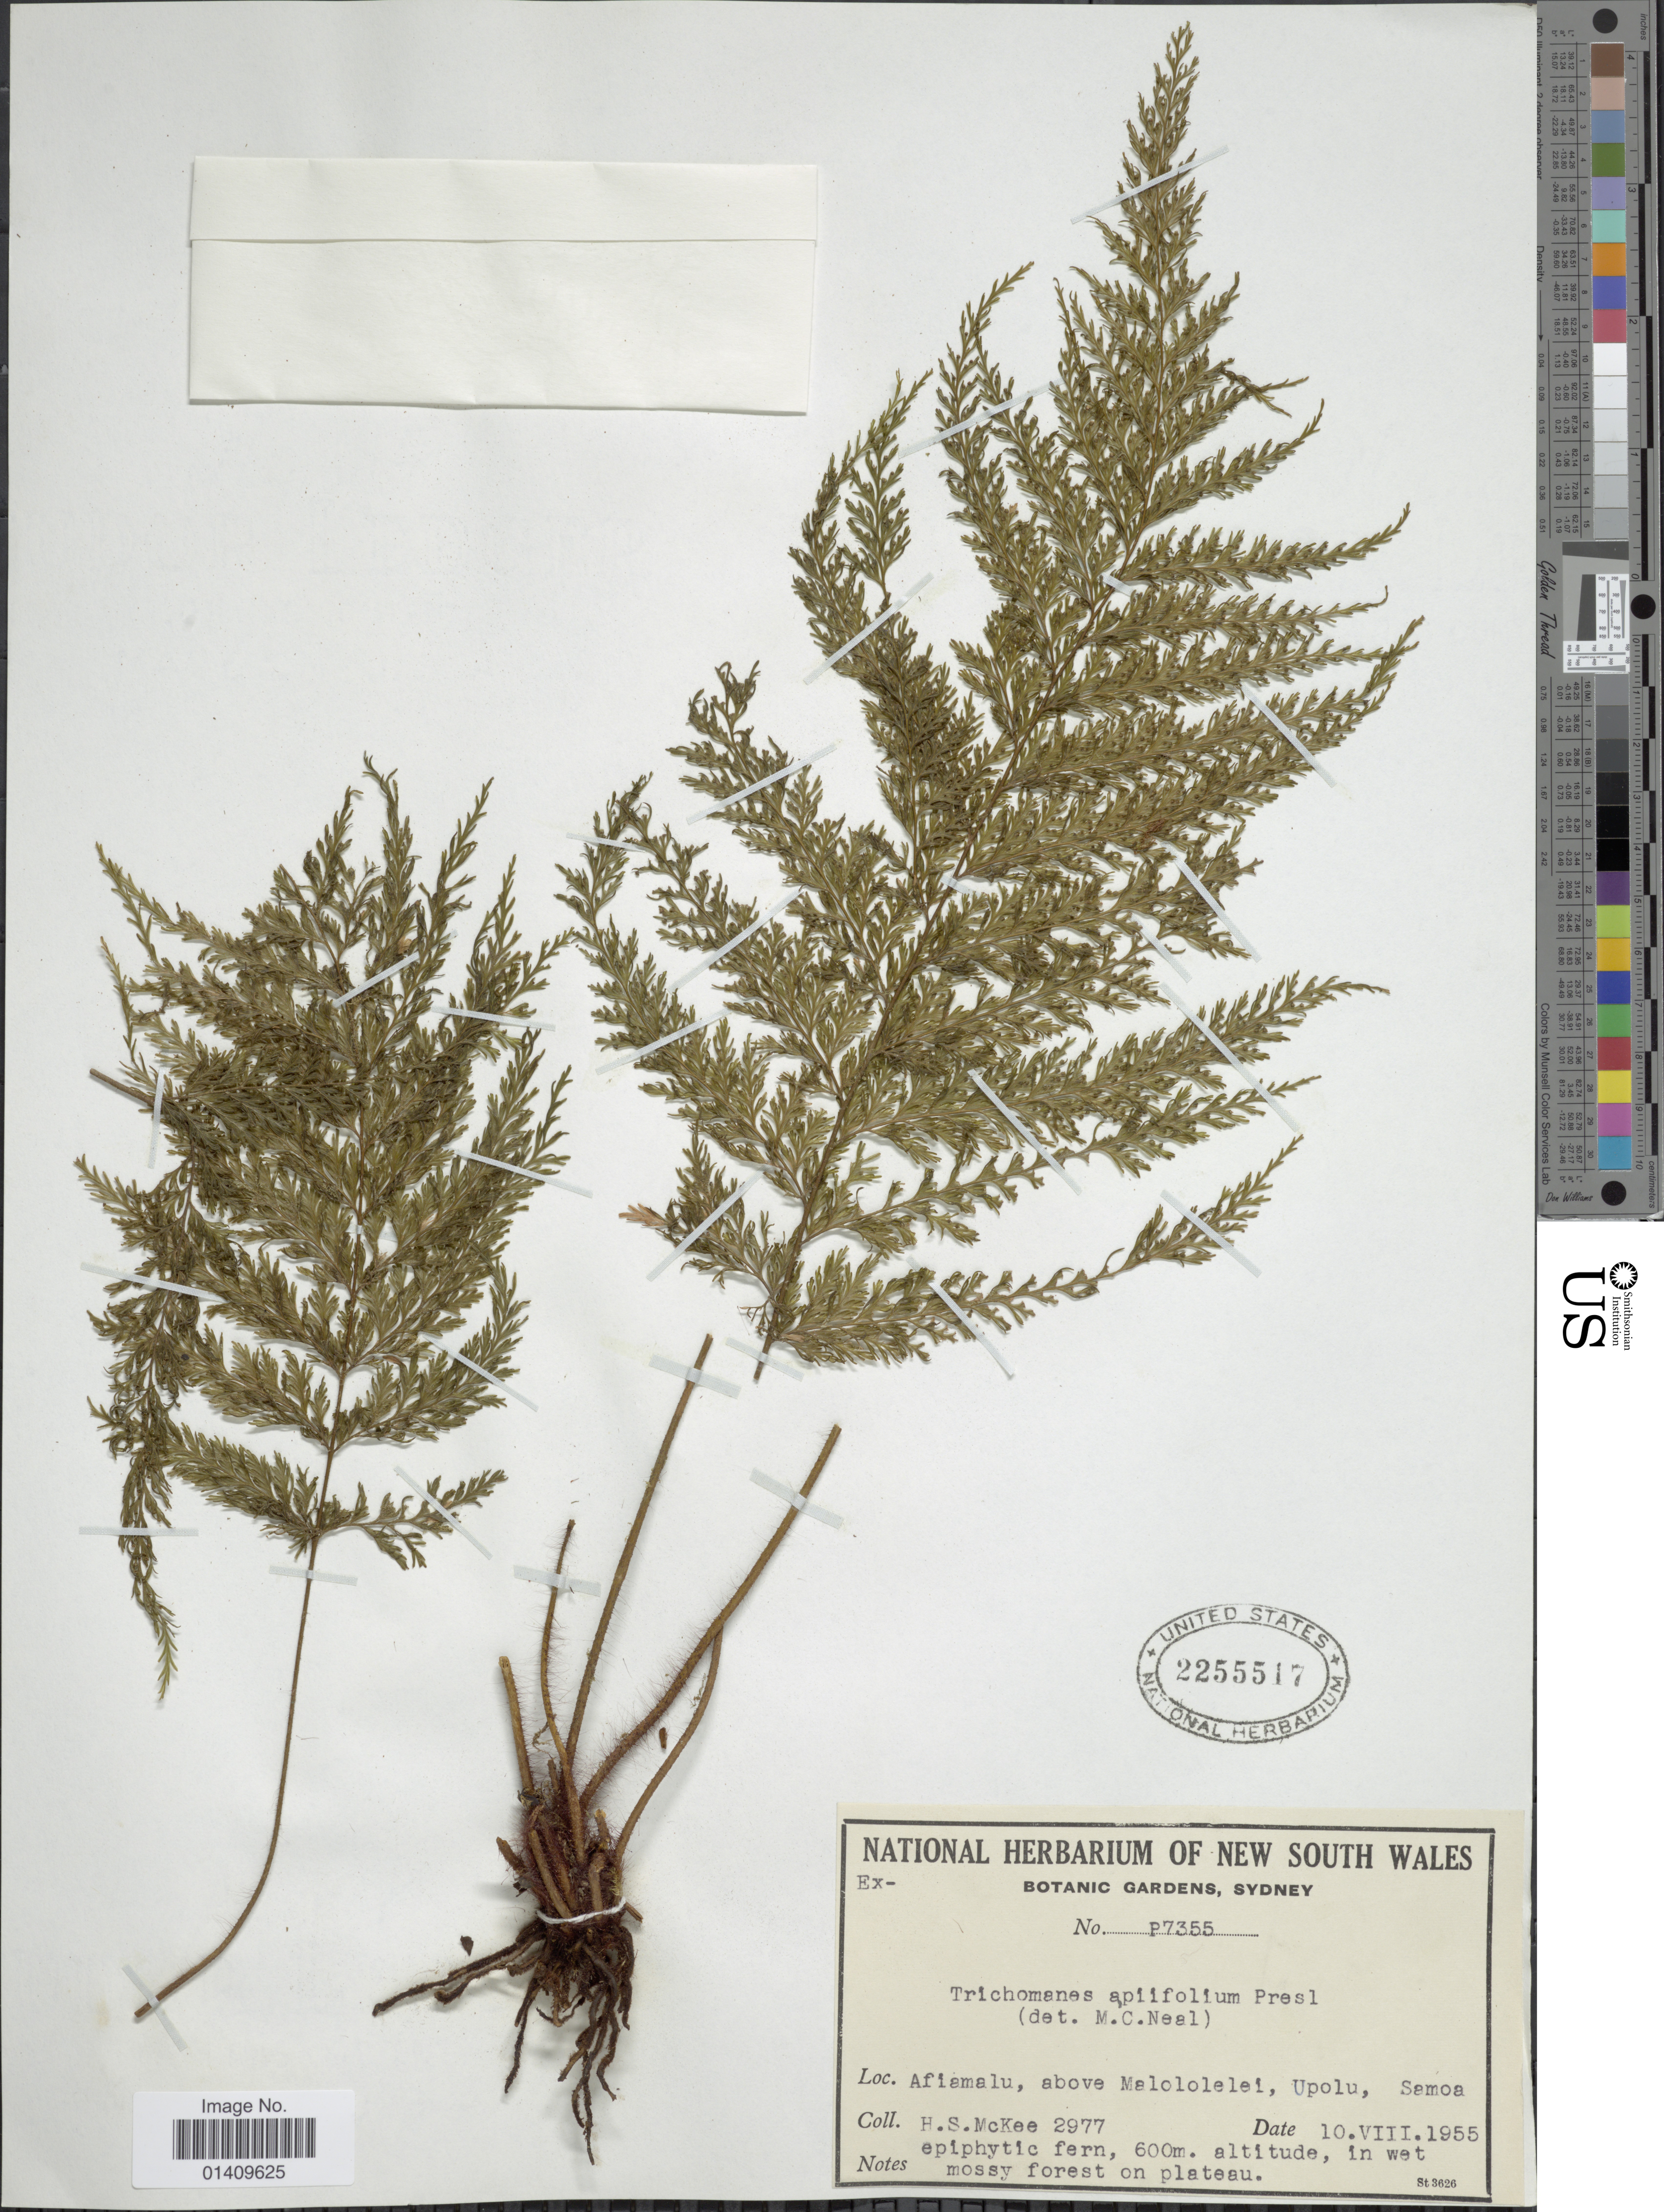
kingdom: Plantae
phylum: Tracheophyta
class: Polypodiopsida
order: Hymenophyllales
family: Hymenophyllaceae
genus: Callistopteris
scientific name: Callistopteris apiifolia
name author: (C. Presl) Copel.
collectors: H. S. McKee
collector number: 2977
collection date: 1955-08-10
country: Samoa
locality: Afiamalu, above Malololelei Upolu, Samoa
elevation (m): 600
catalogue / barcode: US 2255517